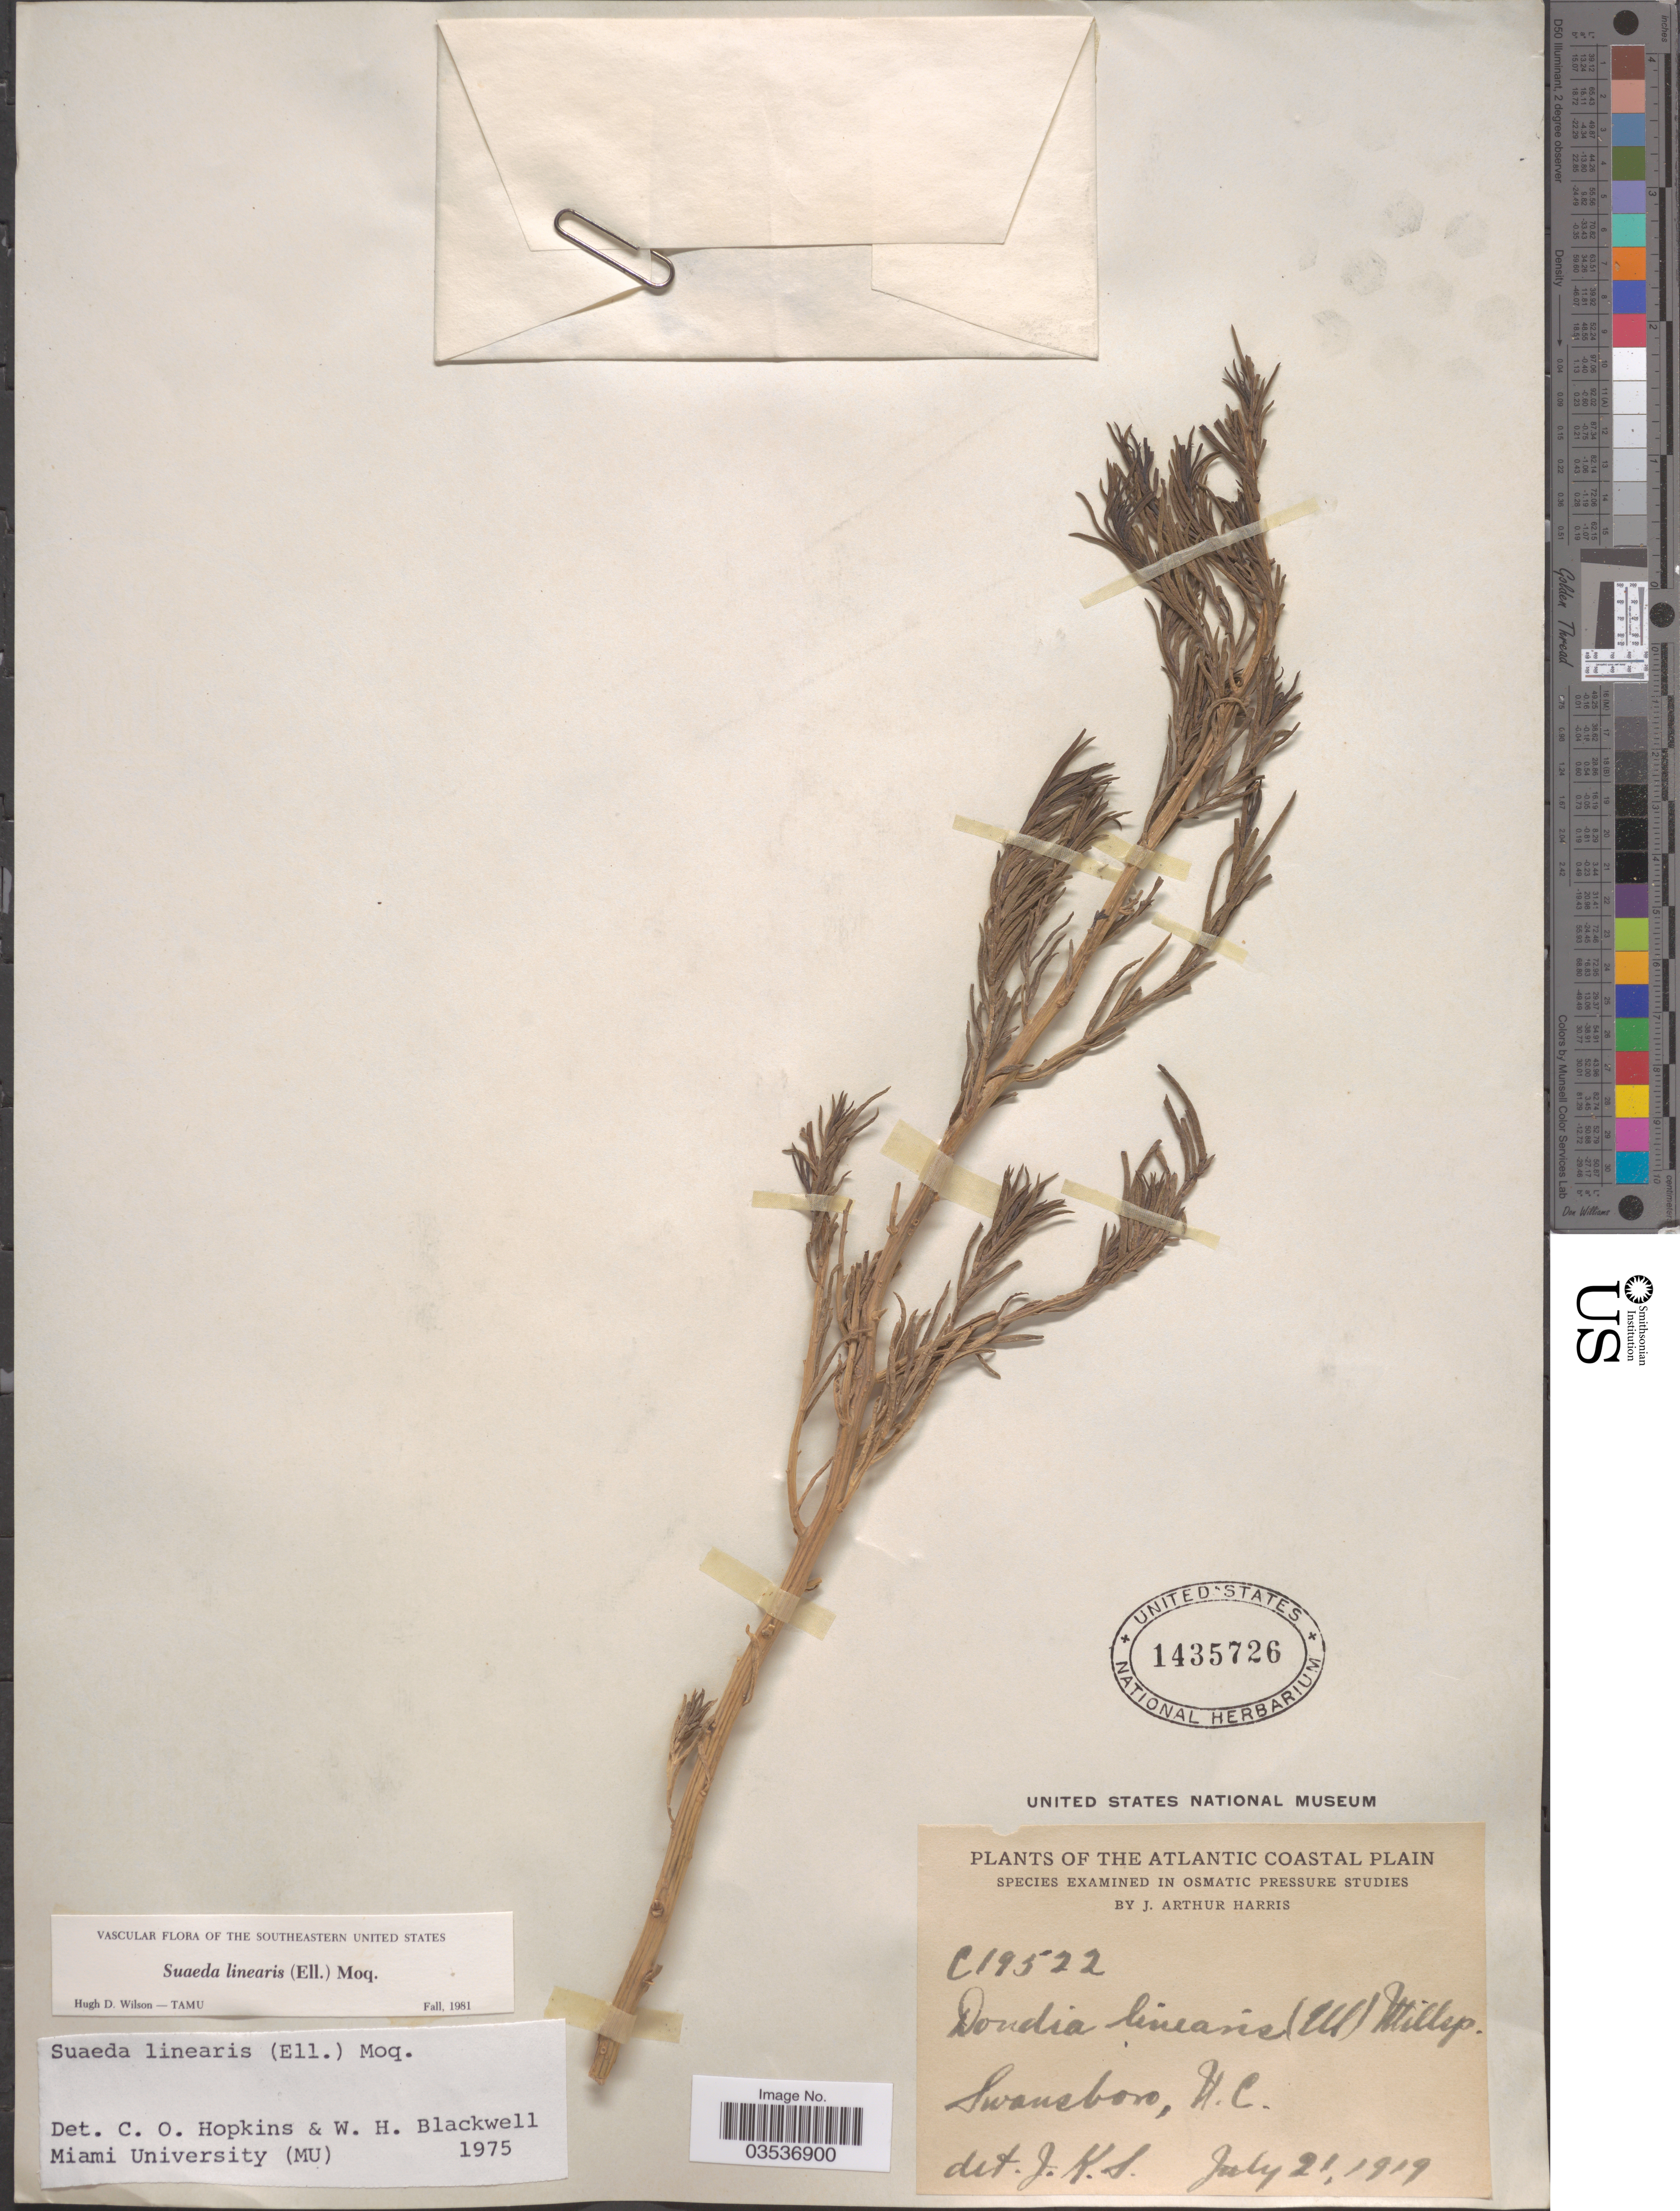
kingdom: Plantae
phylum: Tracheophyta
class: Magnoliopsida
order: Caryophyllales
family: Amaranthaceae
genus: Suaeda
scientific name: Suaeda linearis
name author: (Elliott) Moq.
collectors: J. A. Harris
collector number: C19522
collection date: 1919-07-21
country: United States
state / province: North Carolina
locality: Atlantic Coastal Plain. Swansboro.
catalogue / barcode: US 1435726